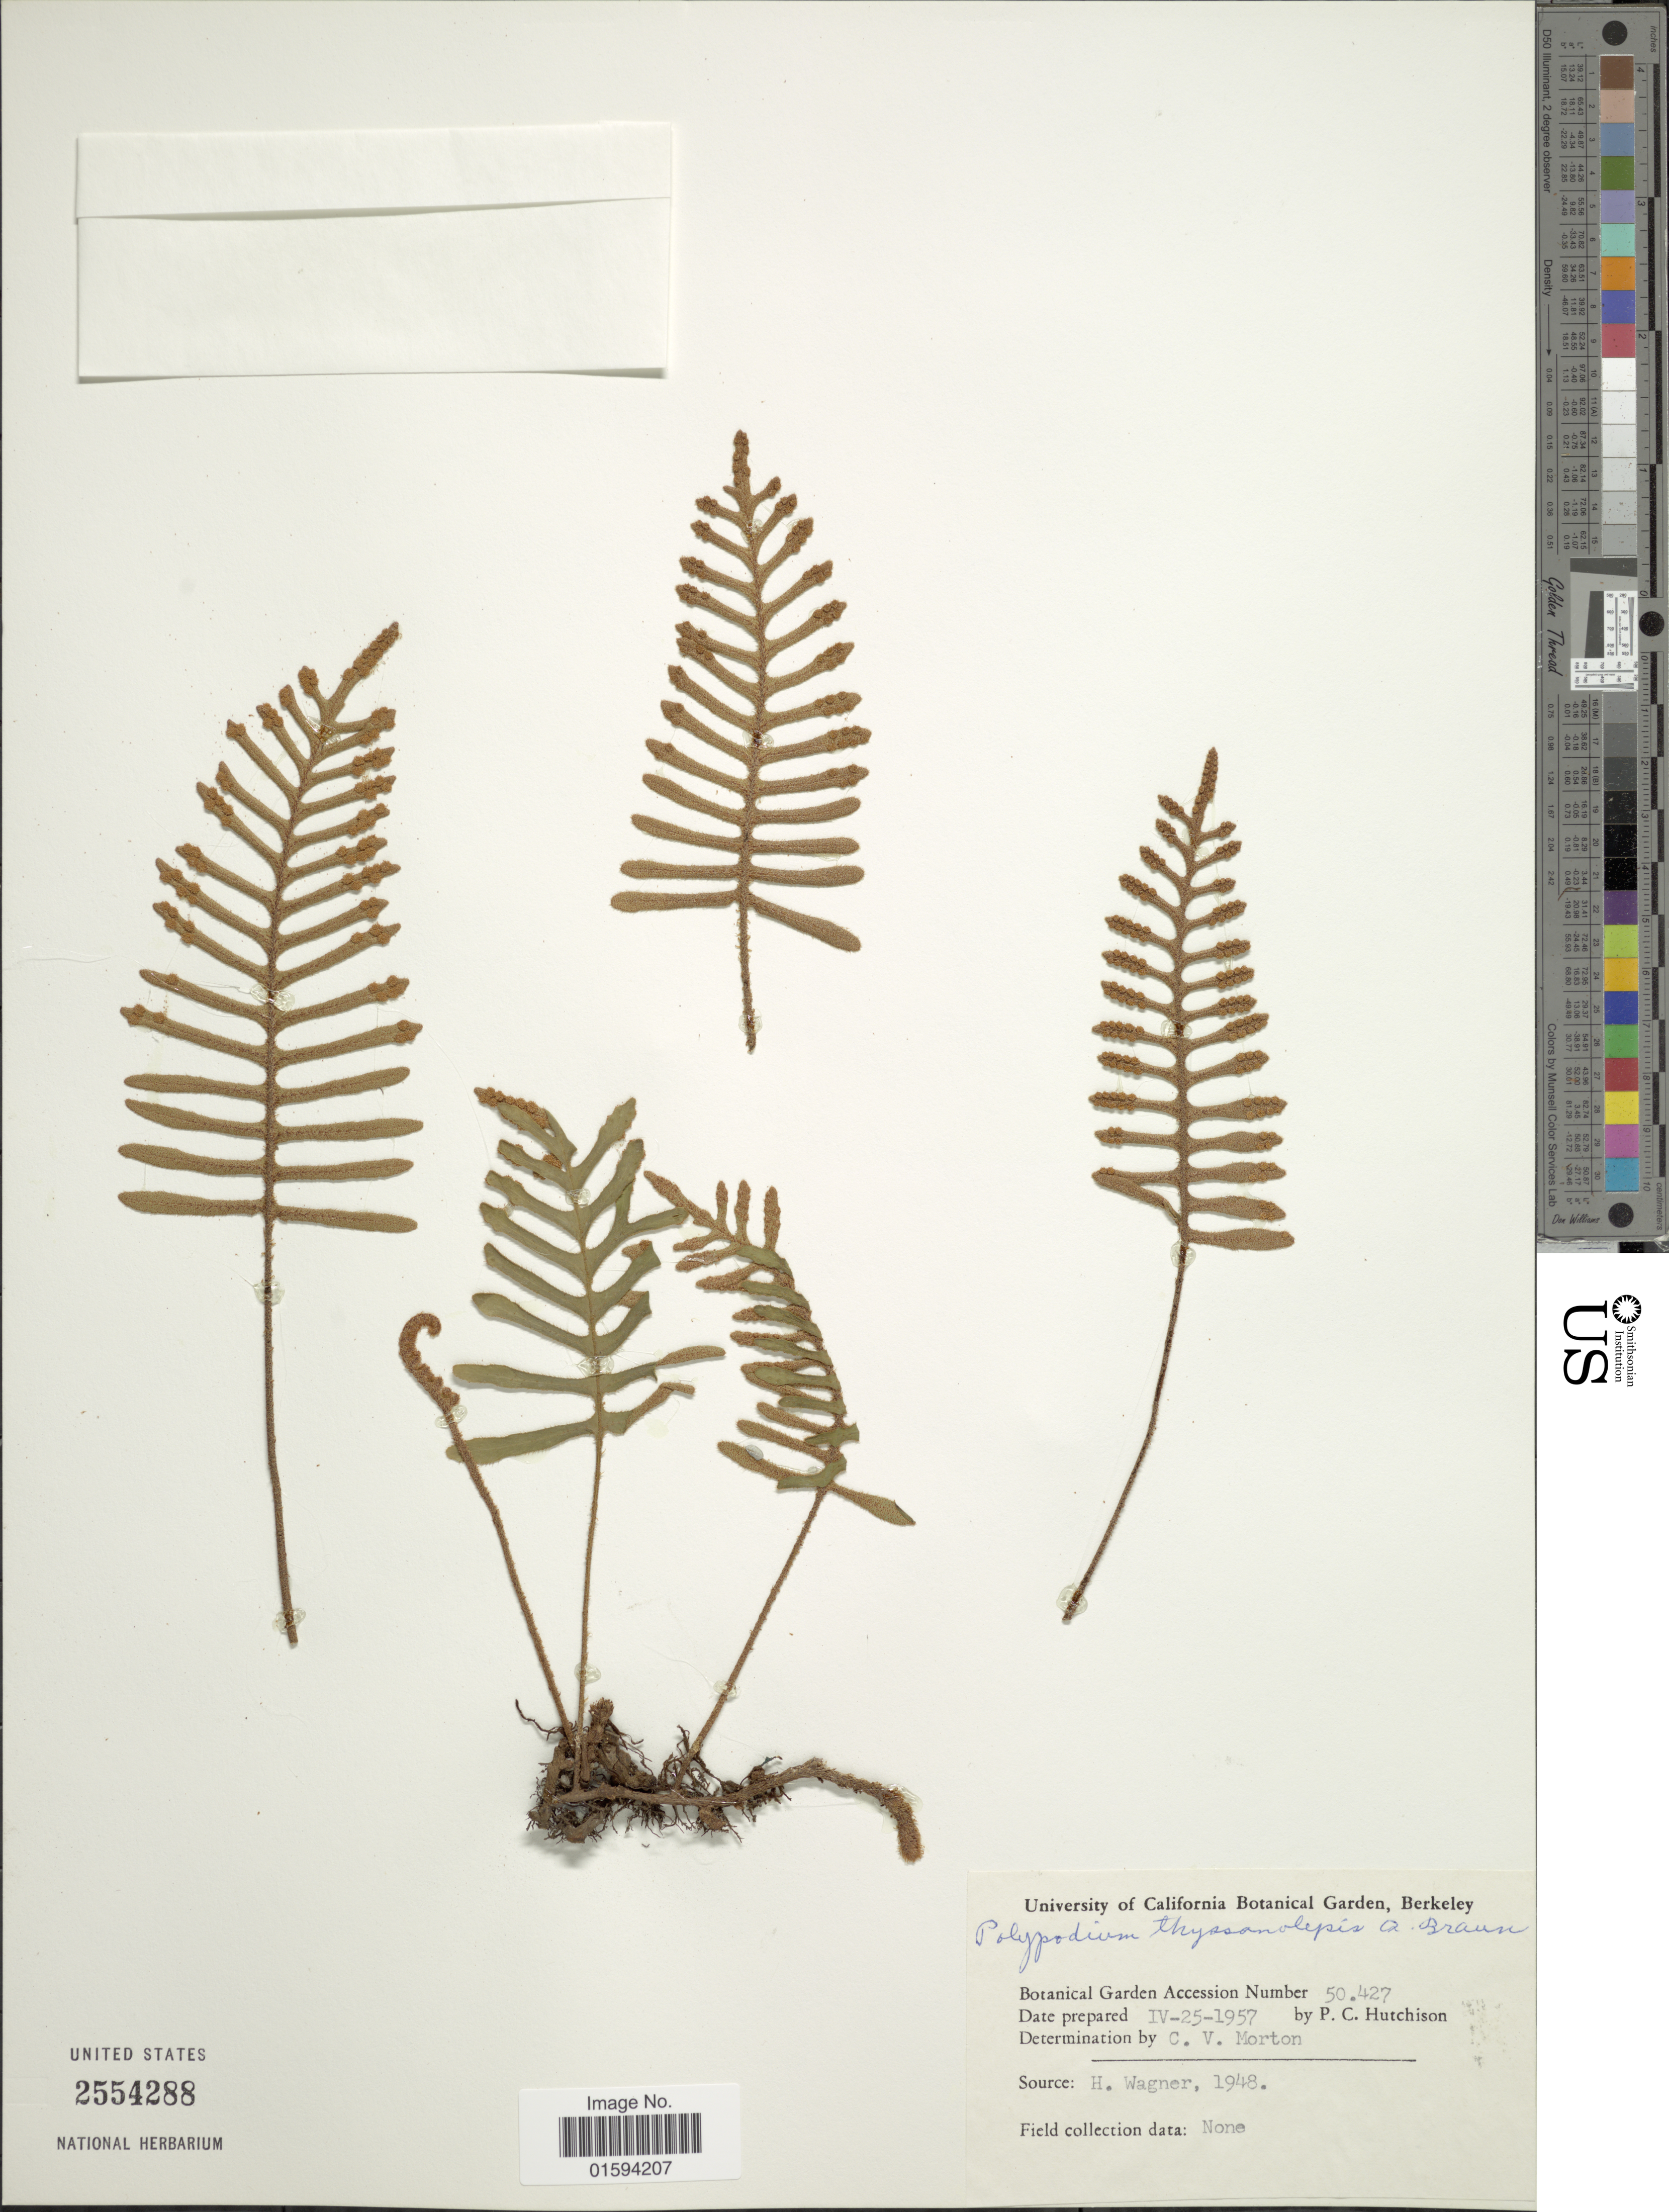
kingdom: Plantae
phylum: Tracheophyta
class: Polypodiopsida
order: Polypodiales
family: Polypodiaceae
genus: Polypodium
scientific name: Polypodium thysanolepis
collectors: P. C. Hutchison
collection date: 1957-06-25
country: United States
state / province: California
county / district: Alameda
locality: University of California Botanical Garden, Berkeleym Botanical Garden Accession Number 50.427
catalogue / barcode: US 2554288